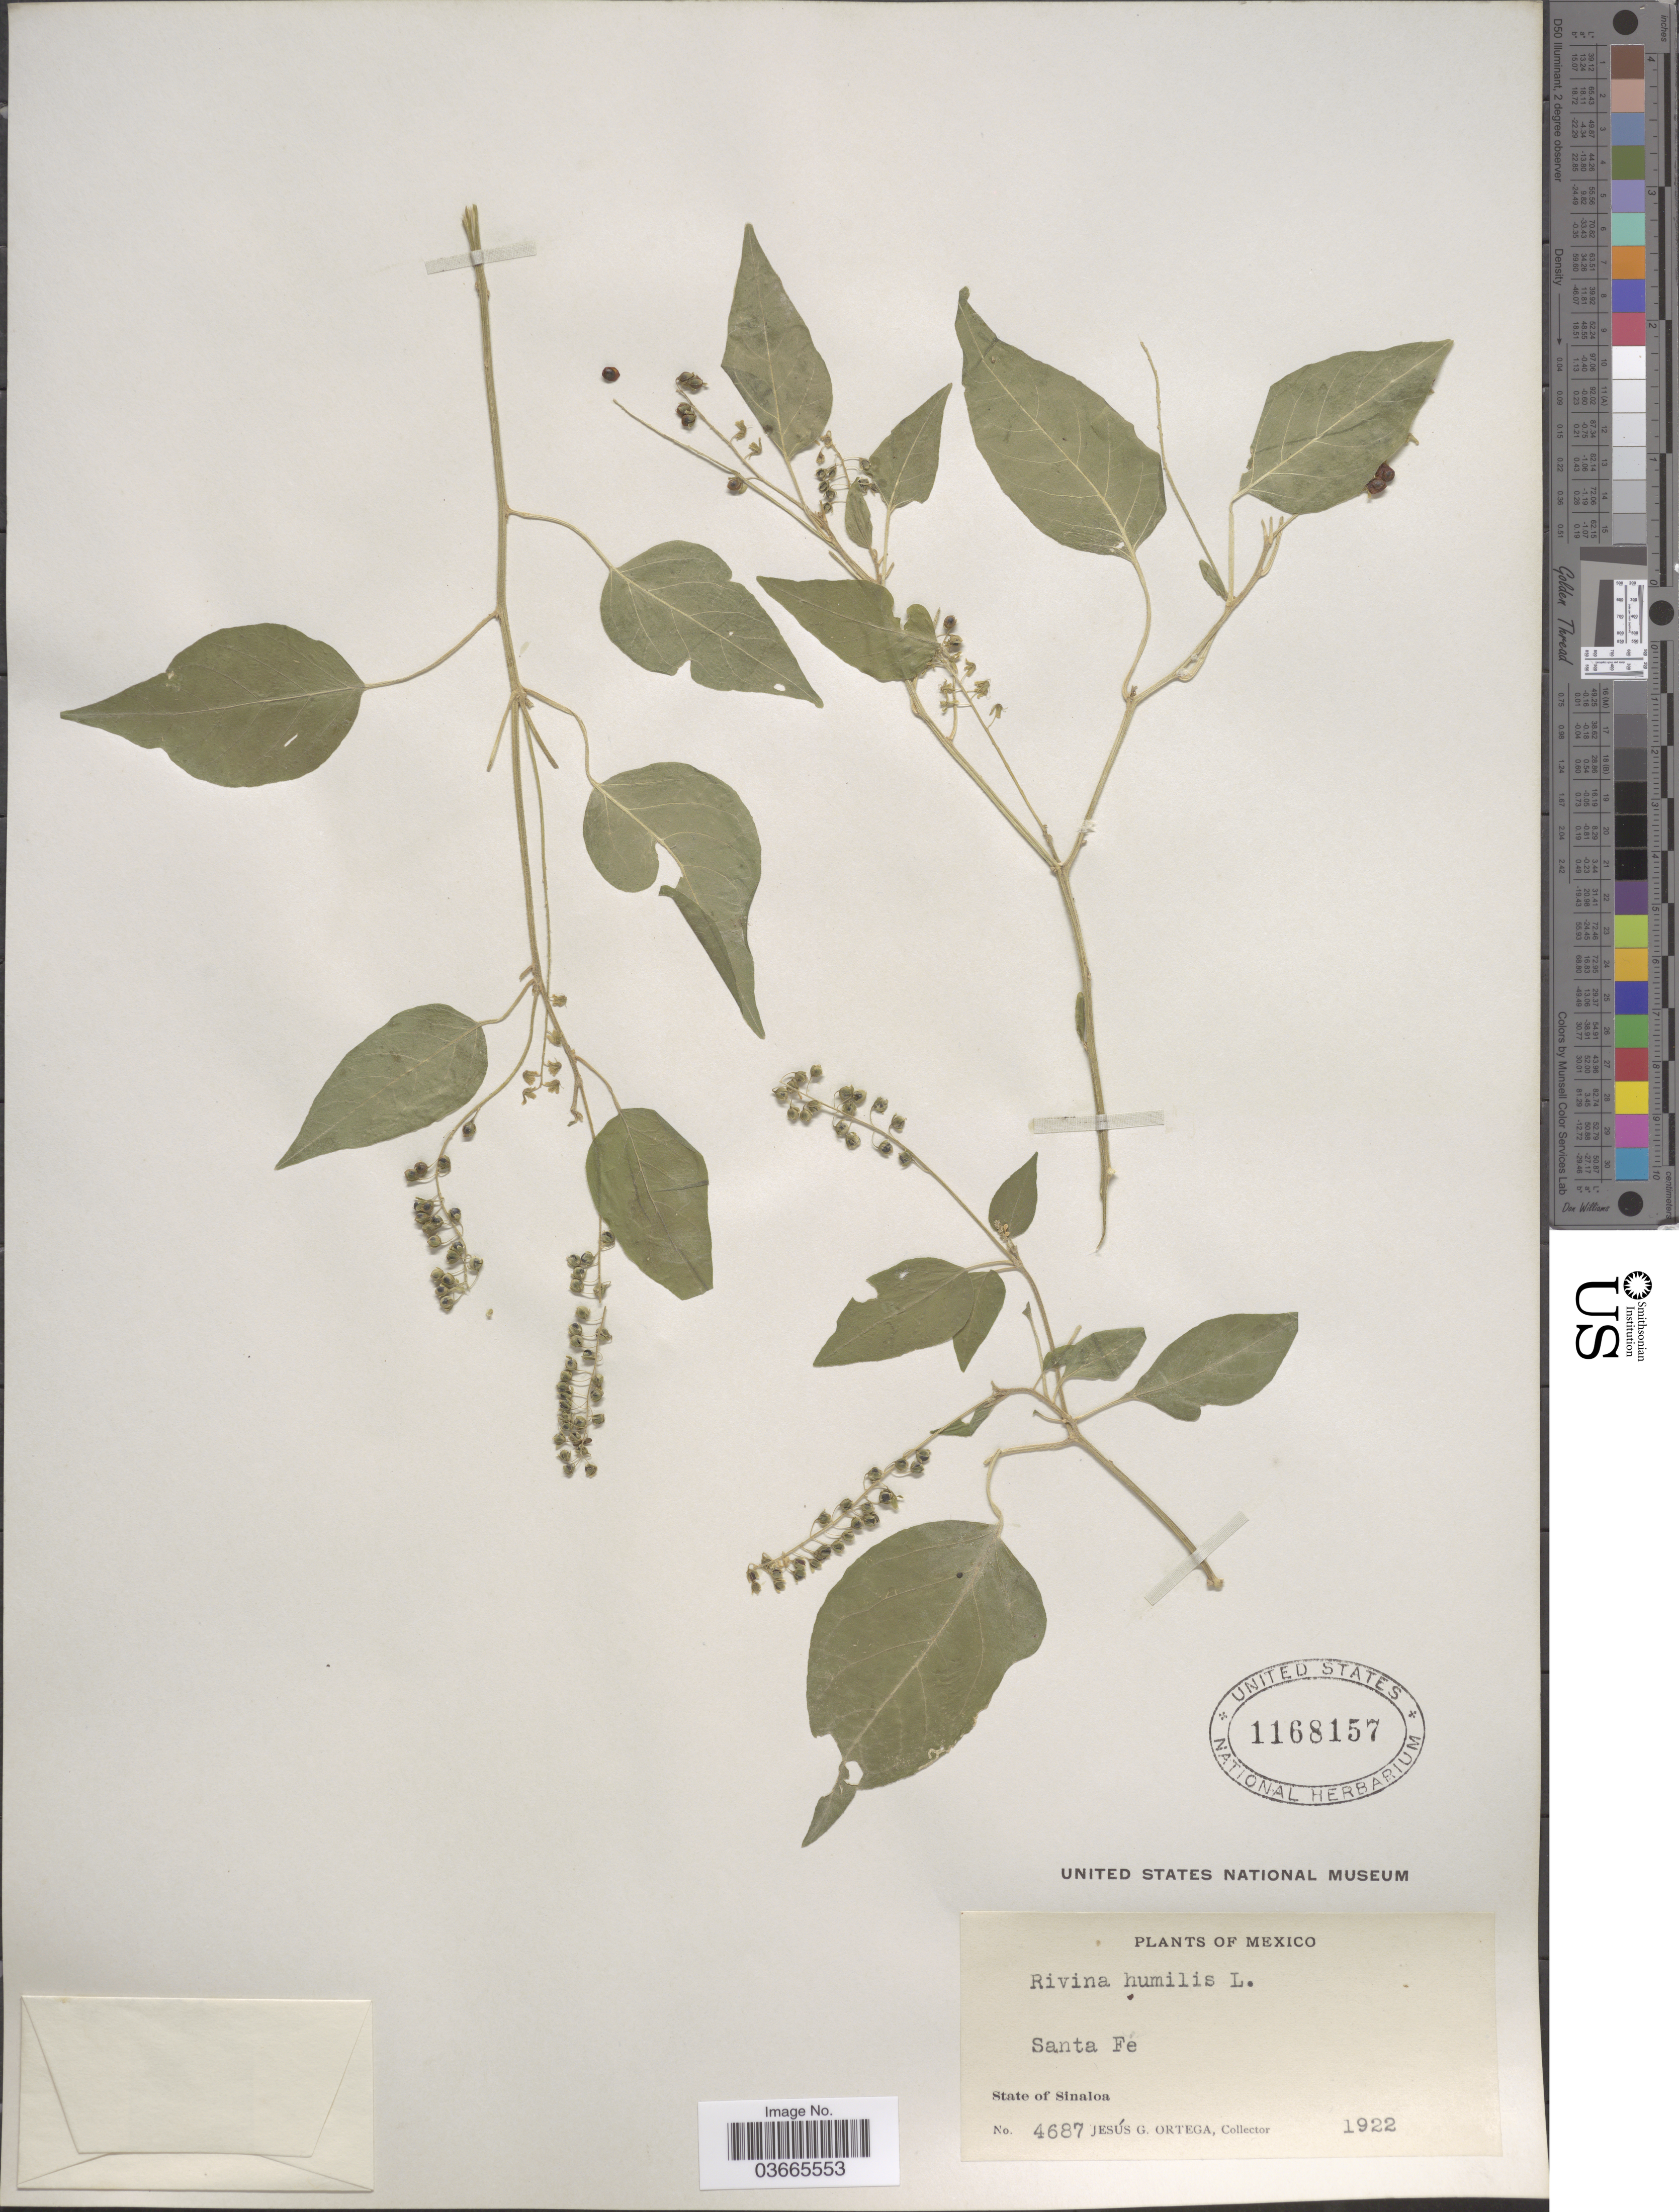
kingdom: Plantae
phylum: Tracheophyta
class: Magnoliopsida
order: Caryophyllales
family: Phytolaccaceae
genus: Rivina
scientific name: Rivina humilis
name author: L.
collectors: J. Ortega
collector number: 4687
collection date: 1922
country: Mexico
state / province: Sinaloa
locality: Santa Fé.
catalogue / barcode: US 1168157